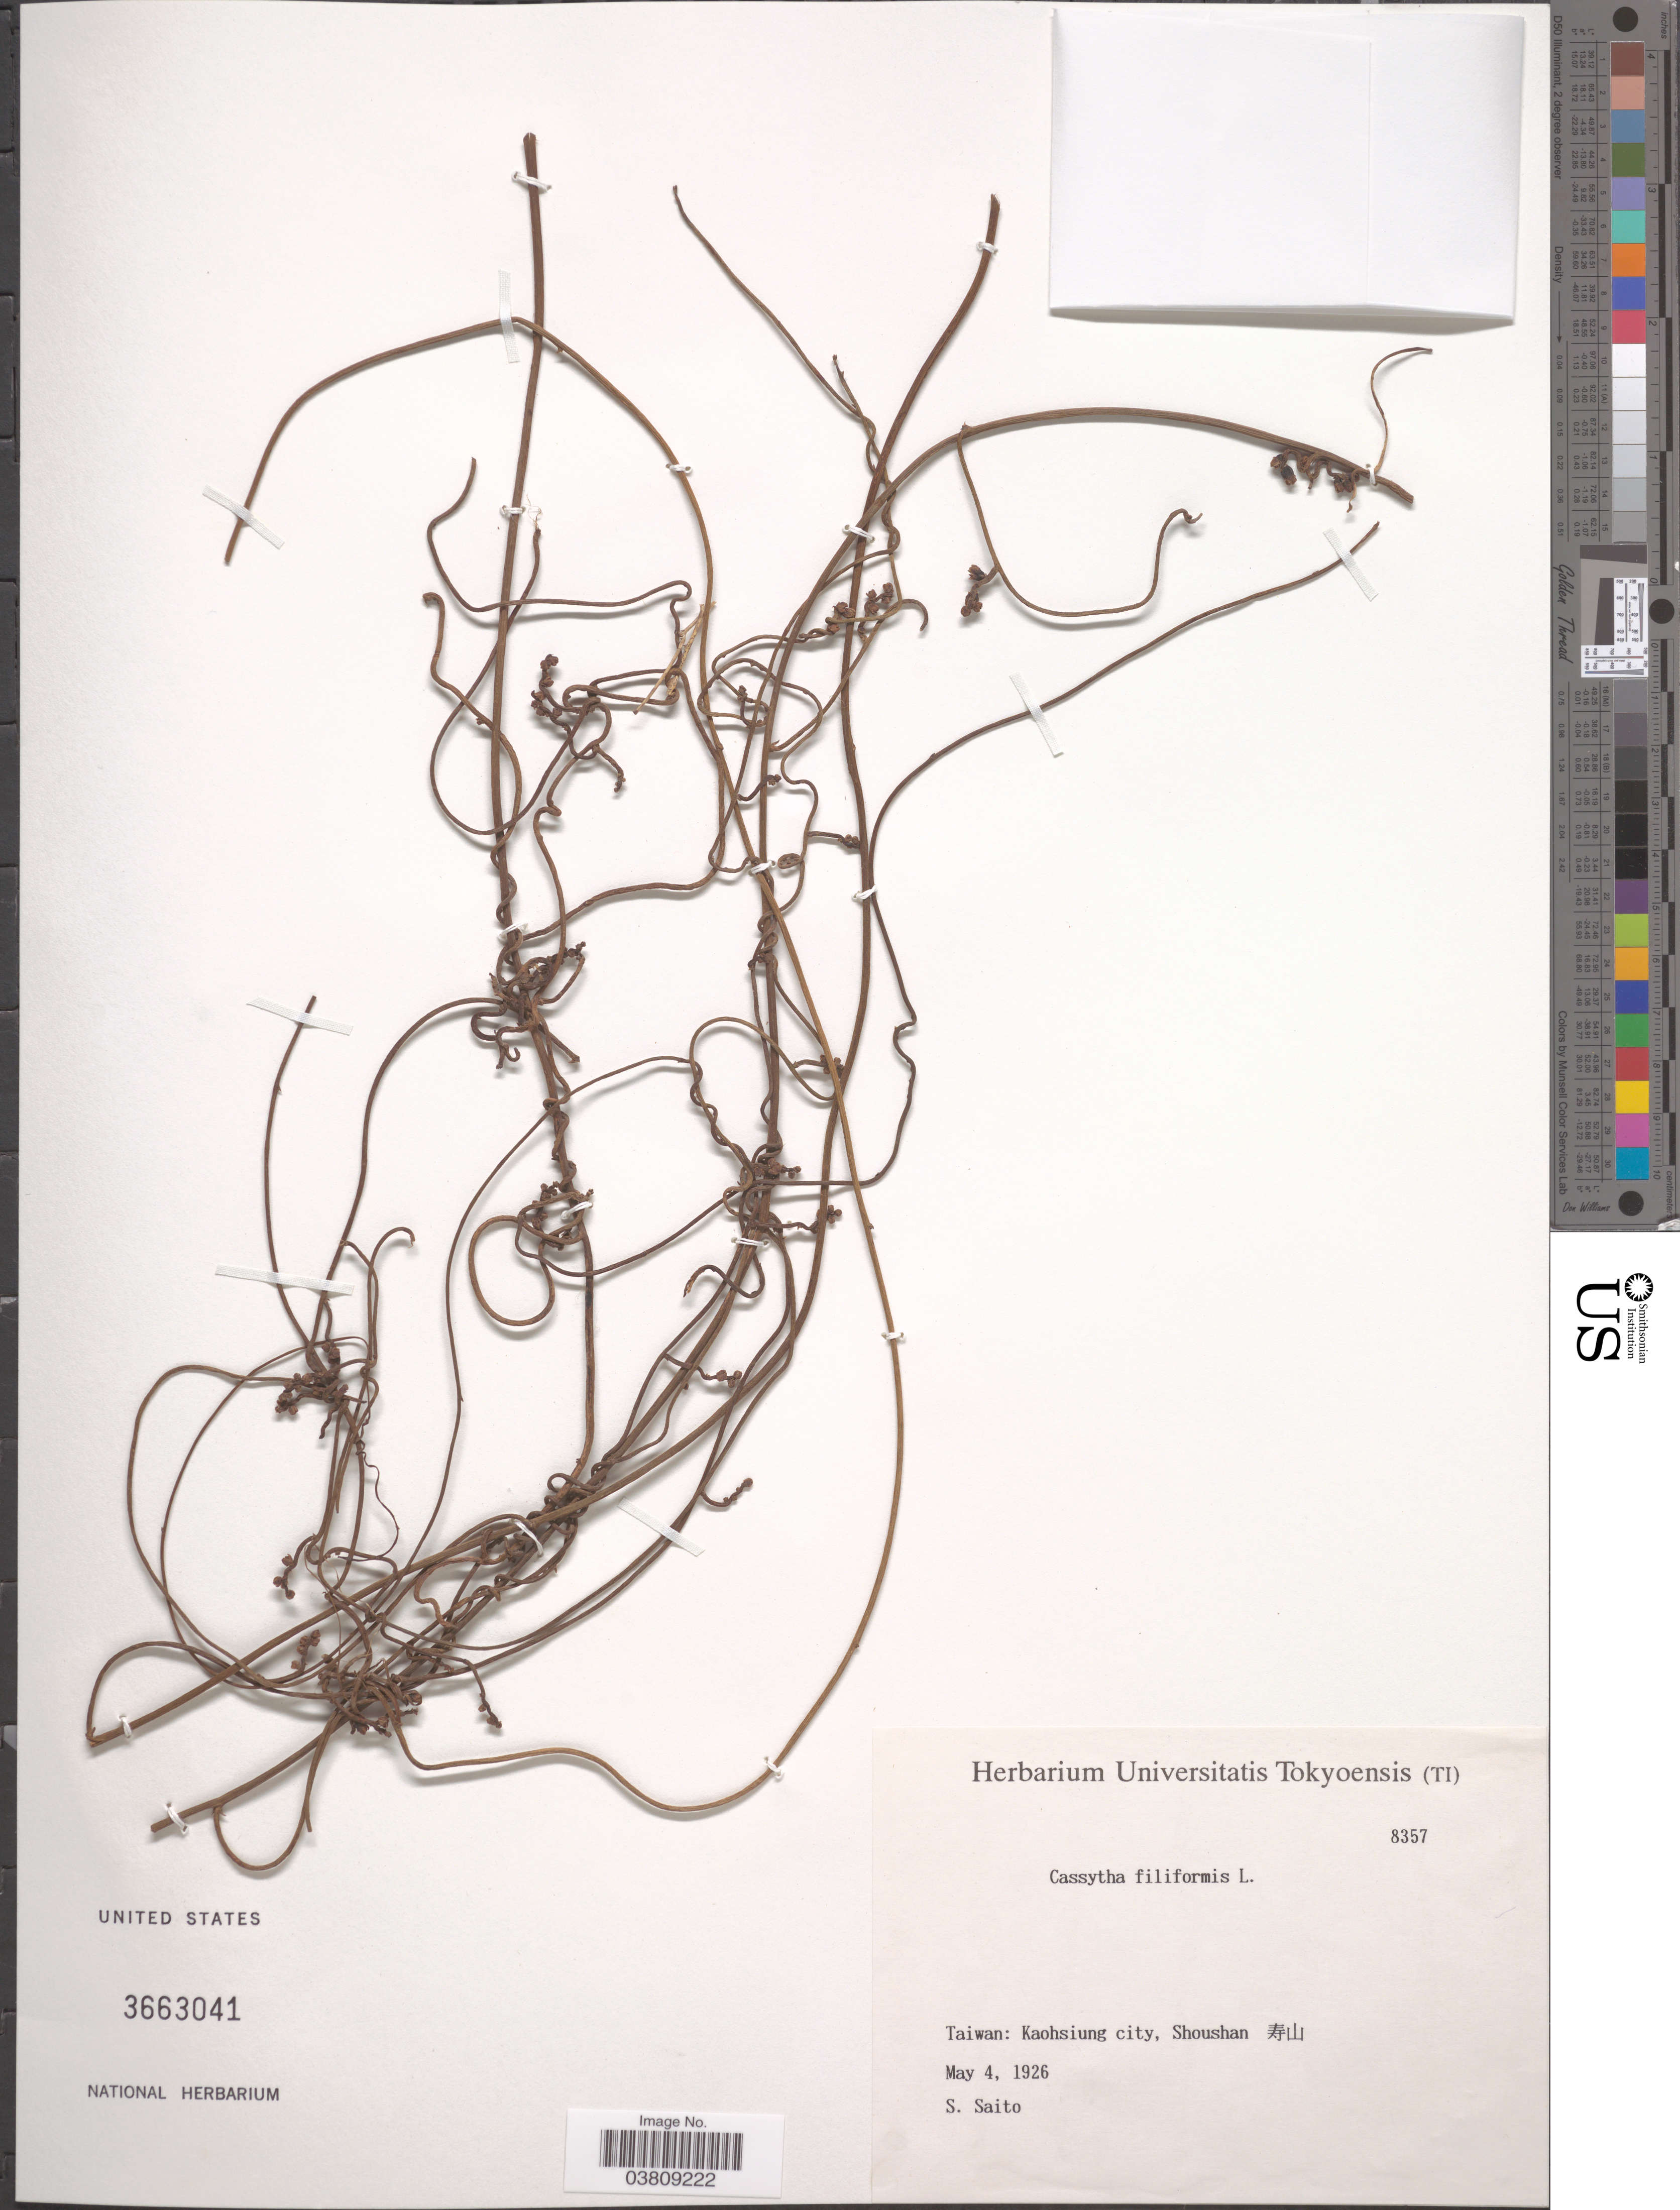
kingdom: Plantae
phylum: Tracheophyta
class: Magnoliopsida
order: Laurales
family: Lauraceae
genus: Cassytha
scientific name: Cassytha filiformis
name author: L.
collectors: S. Saito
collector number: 8357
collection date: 1926-05-04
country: Taiwan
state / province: Kaohsiung City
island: Taiwan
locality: Shoushan X.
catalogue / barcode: US 3663041